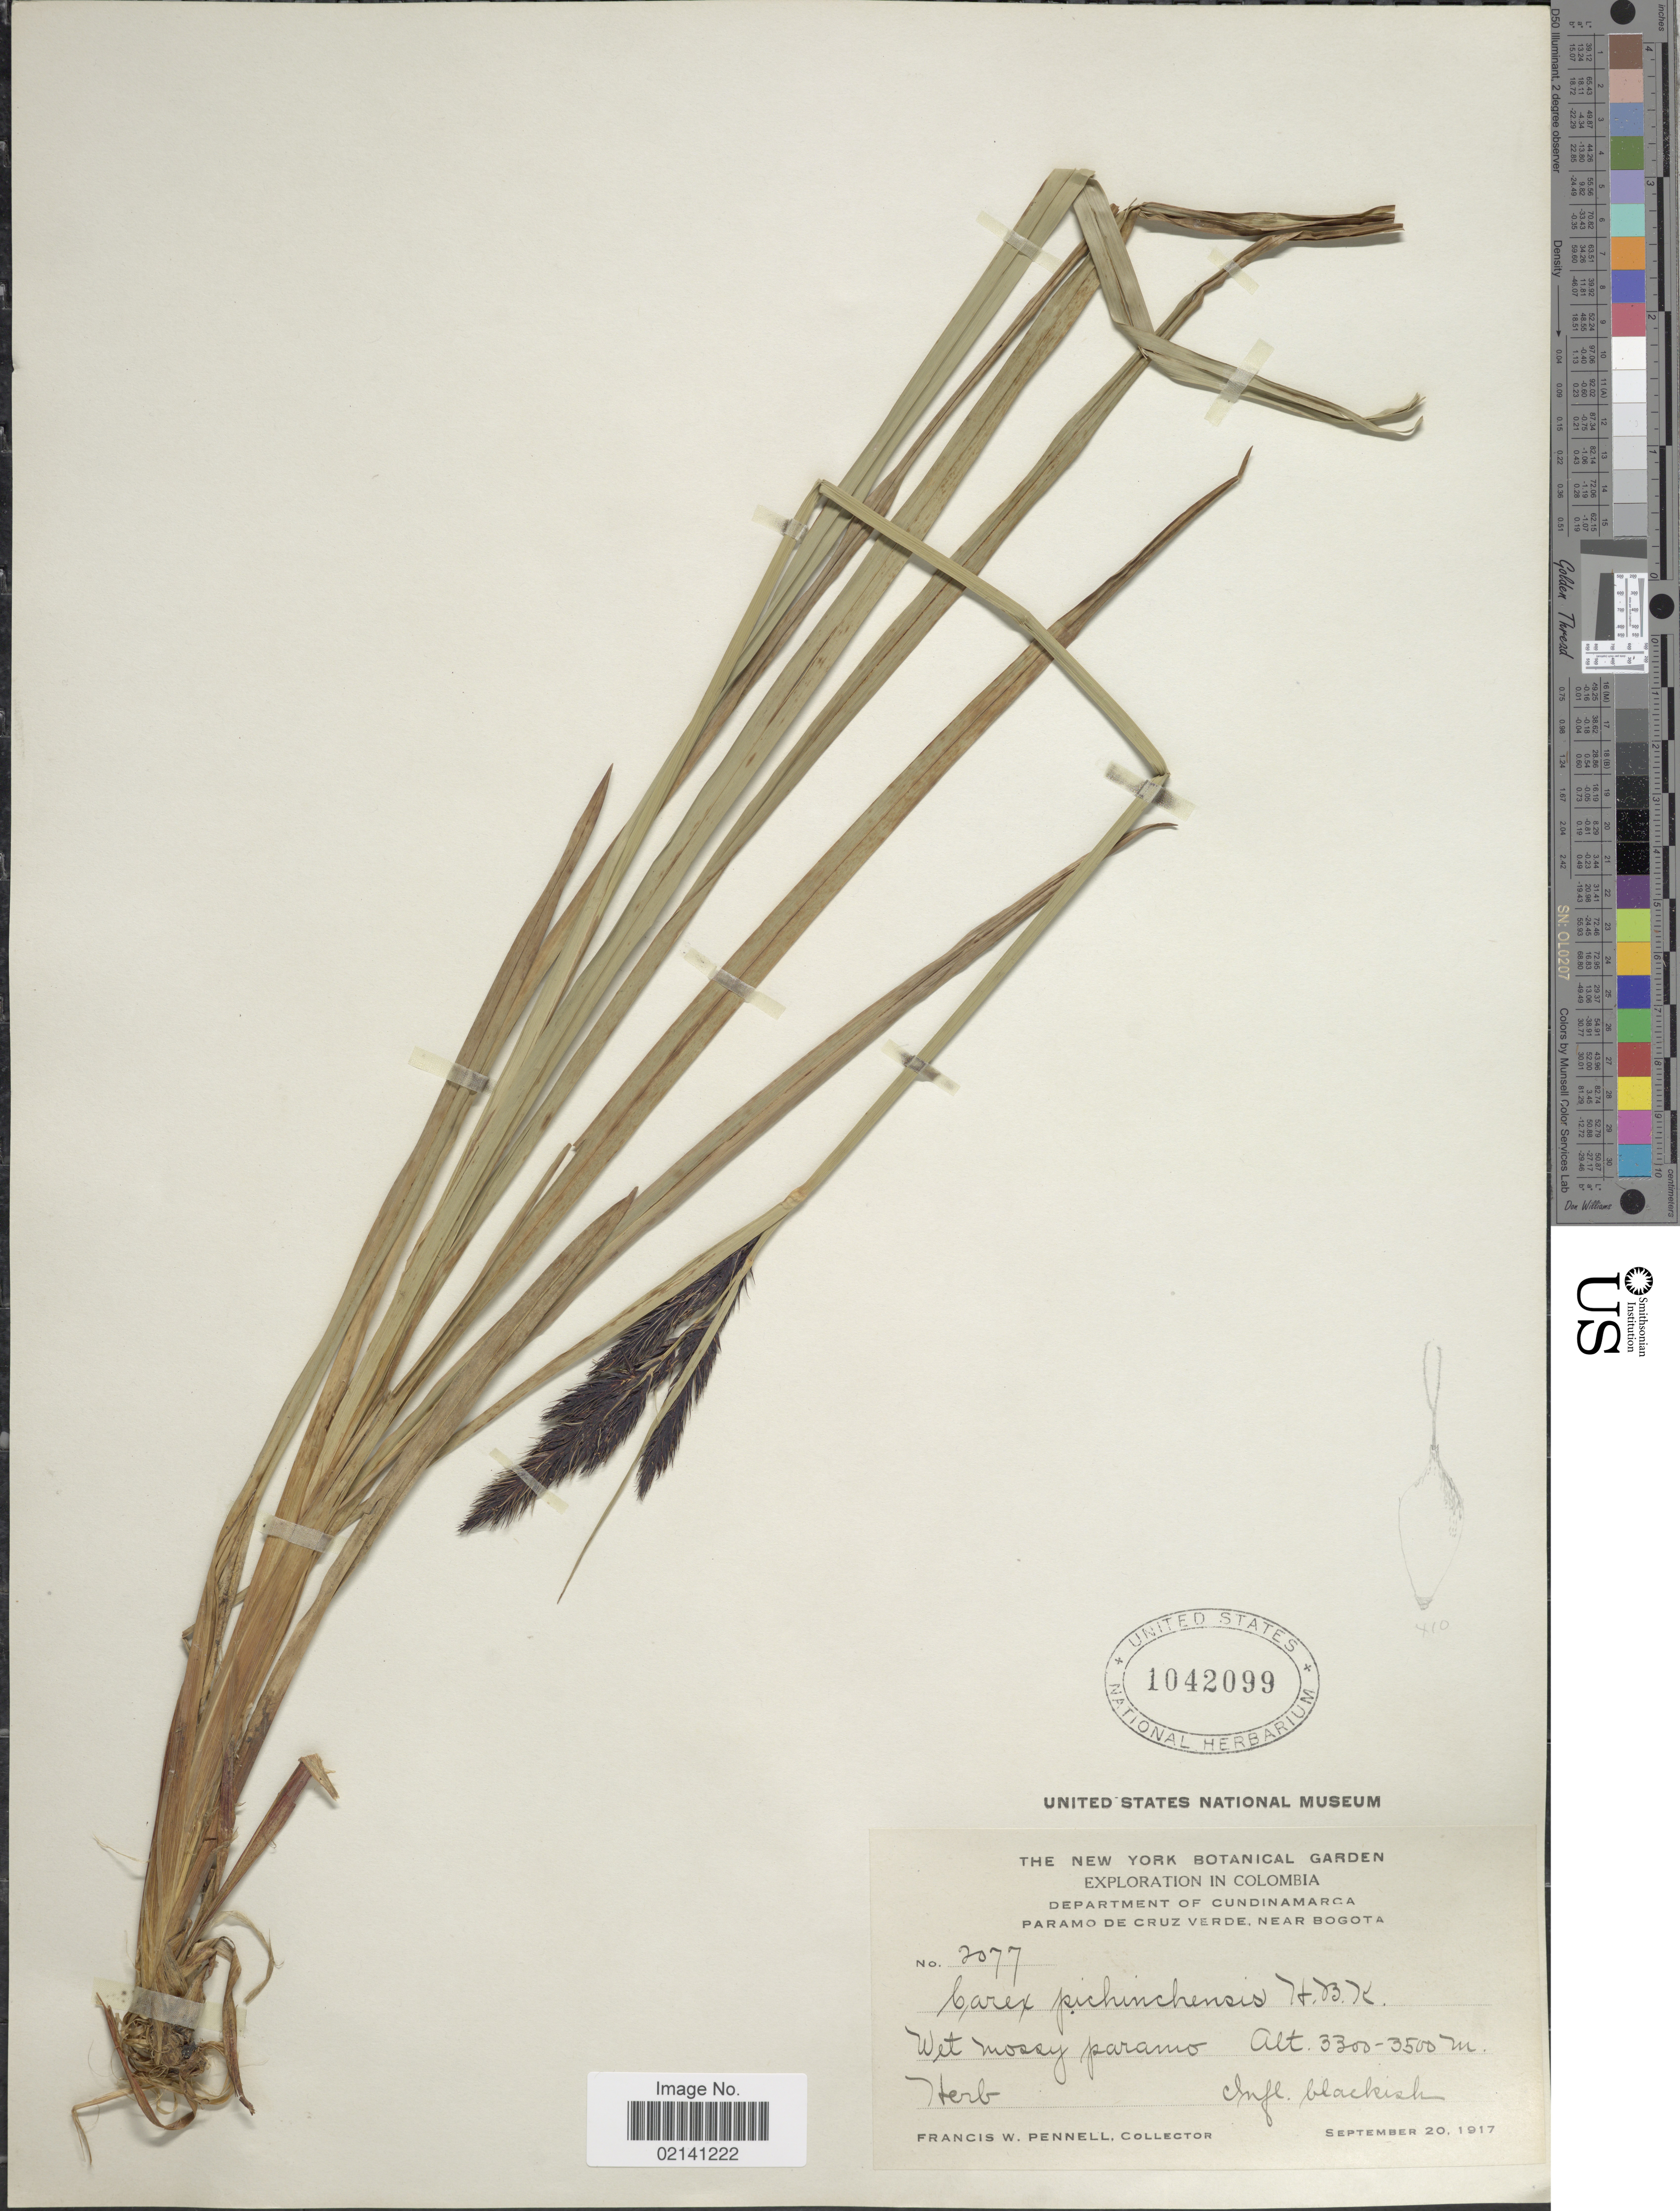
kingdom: Plantae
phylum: Tracheophyta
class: Liliopsida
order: Poales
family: Cyperaceae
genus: Carex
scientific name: Carex pichinchensis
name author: Kunth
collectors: F. W. Pennell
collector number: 2077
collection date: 1917-09-20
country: Colombia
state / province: Cundinamarca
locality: Paramo de Cruz Verde, near Bogota, wet mossy paramo.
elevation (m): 3300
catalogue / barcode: US 1042099